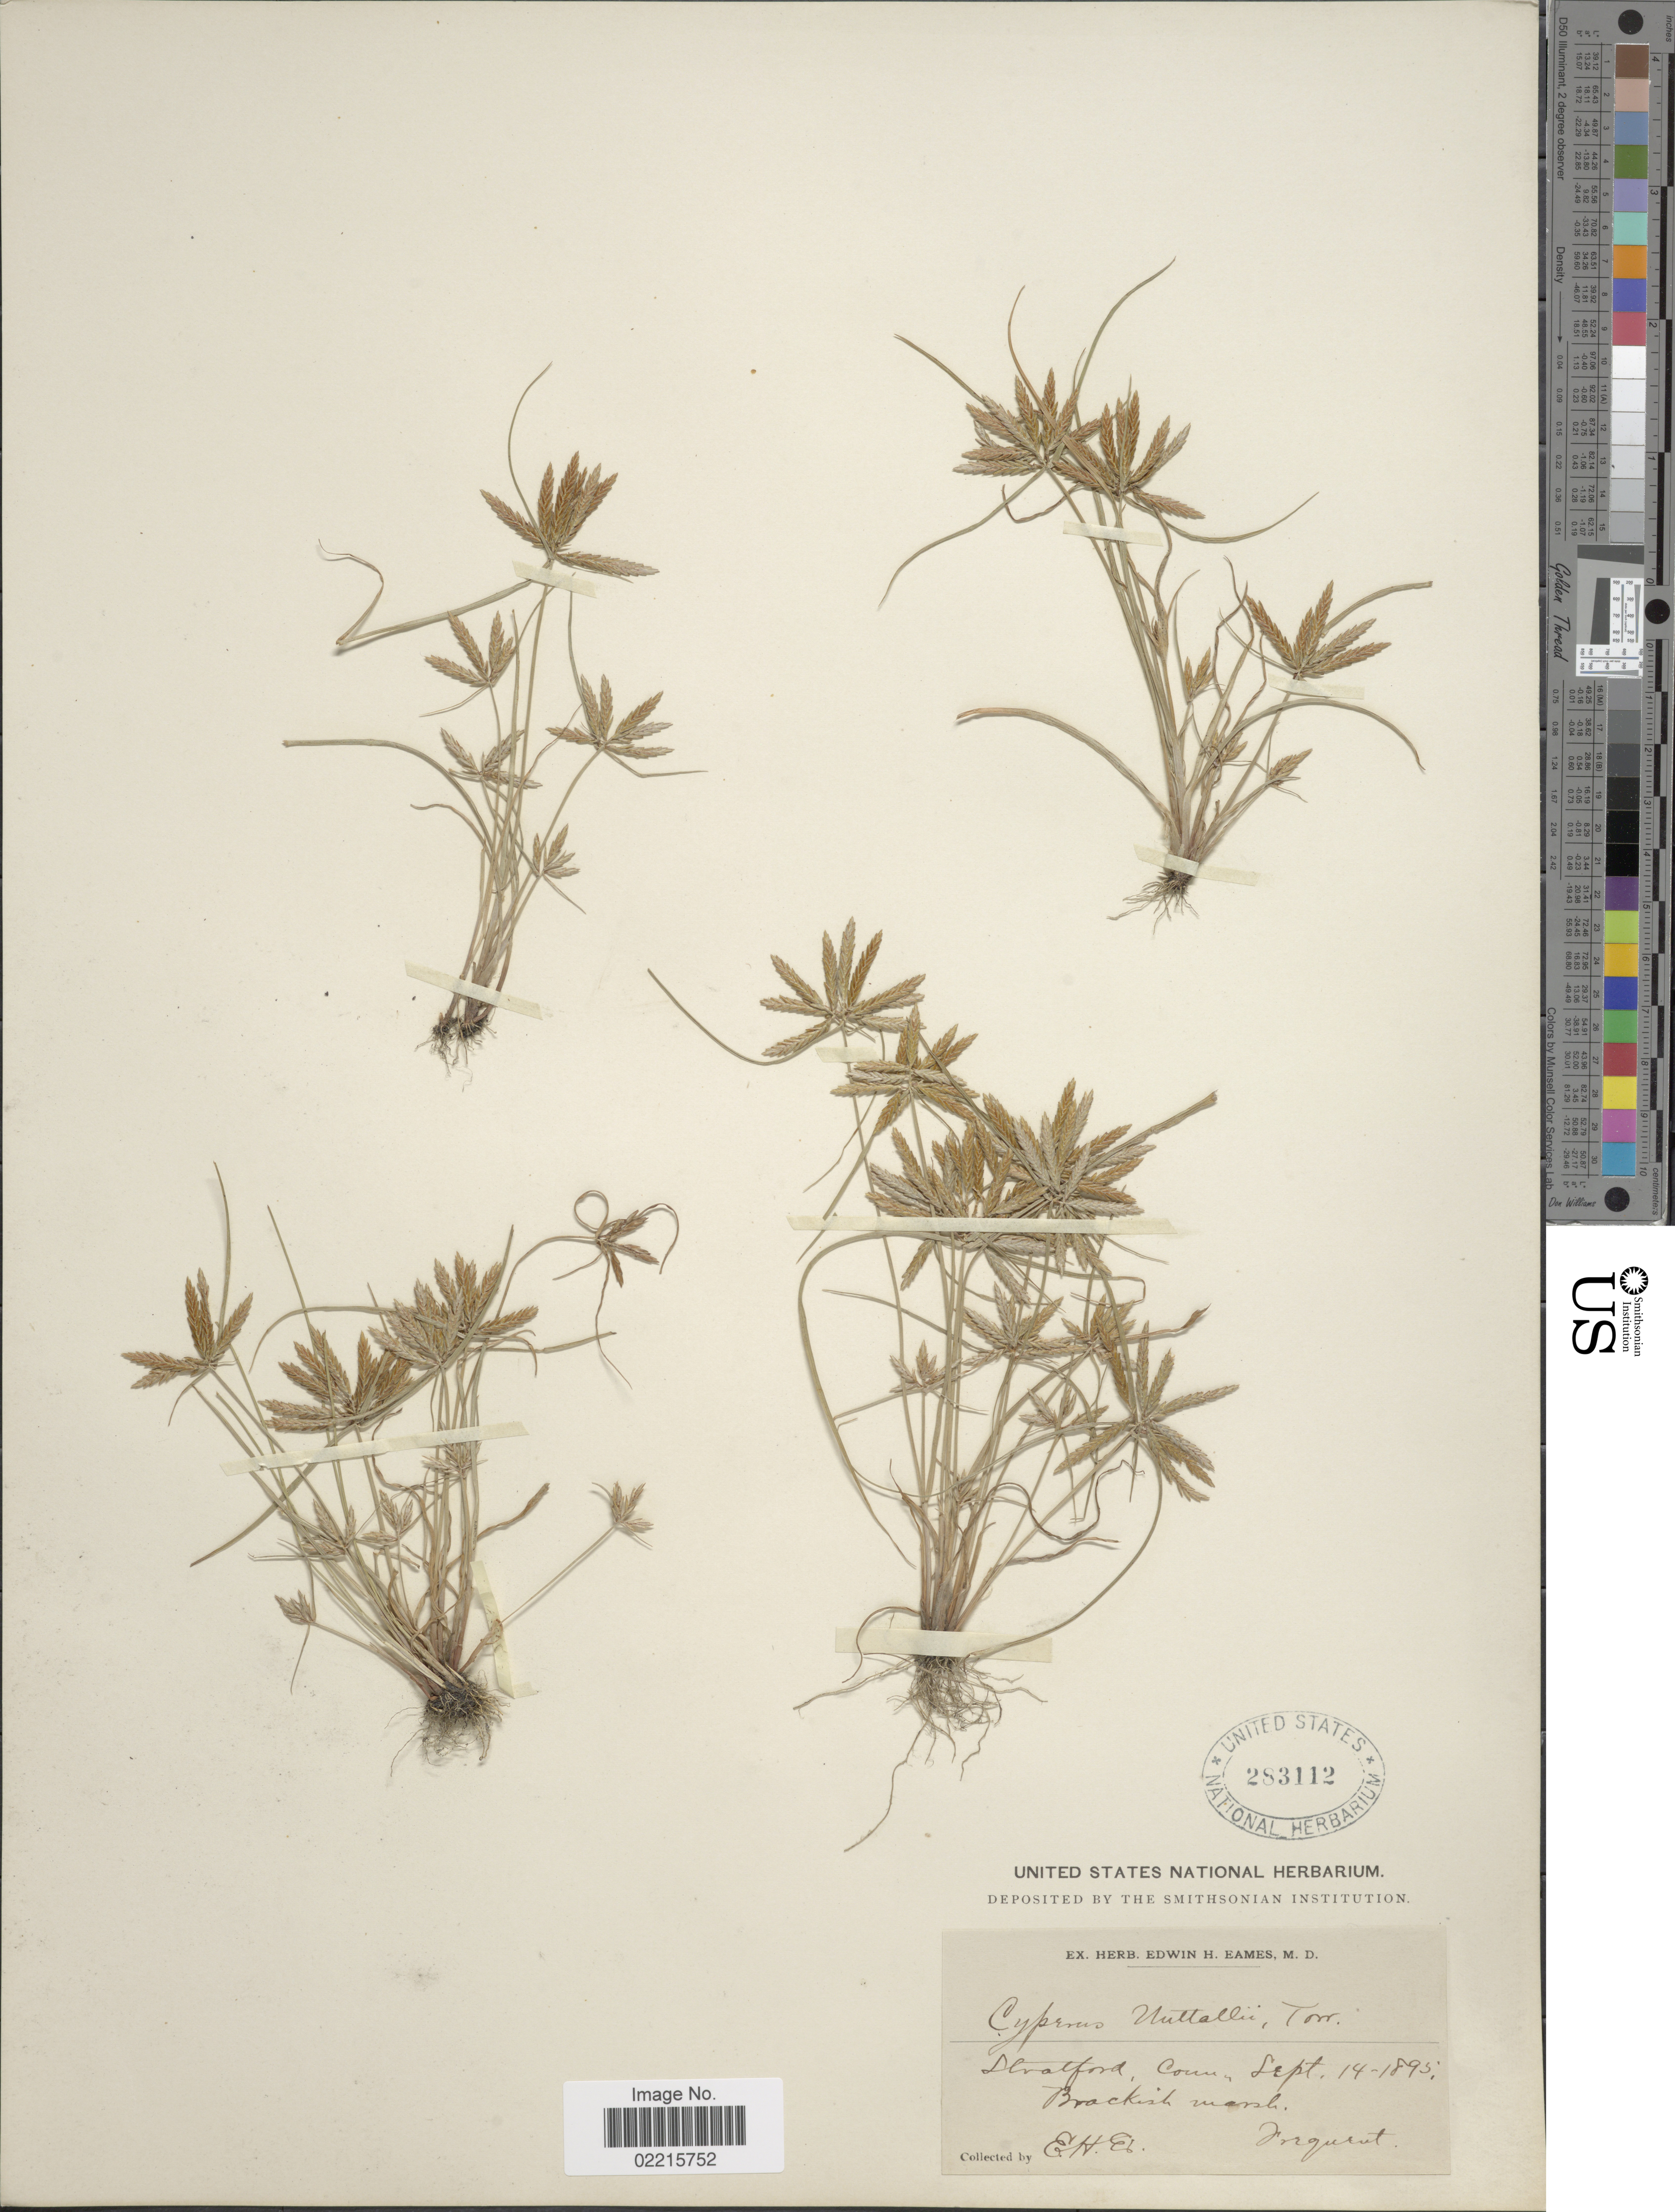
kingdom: Plantae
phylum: Tracheophyta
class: Liliopsida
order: Poales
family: Cyperaceae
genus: Cyperus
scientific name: Cyperus filicinus Vahl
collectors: E. H. Eames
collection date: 1895-09-14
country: United States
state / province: Connecticut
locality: Stratford, brackish marsh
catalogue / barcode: US 283112